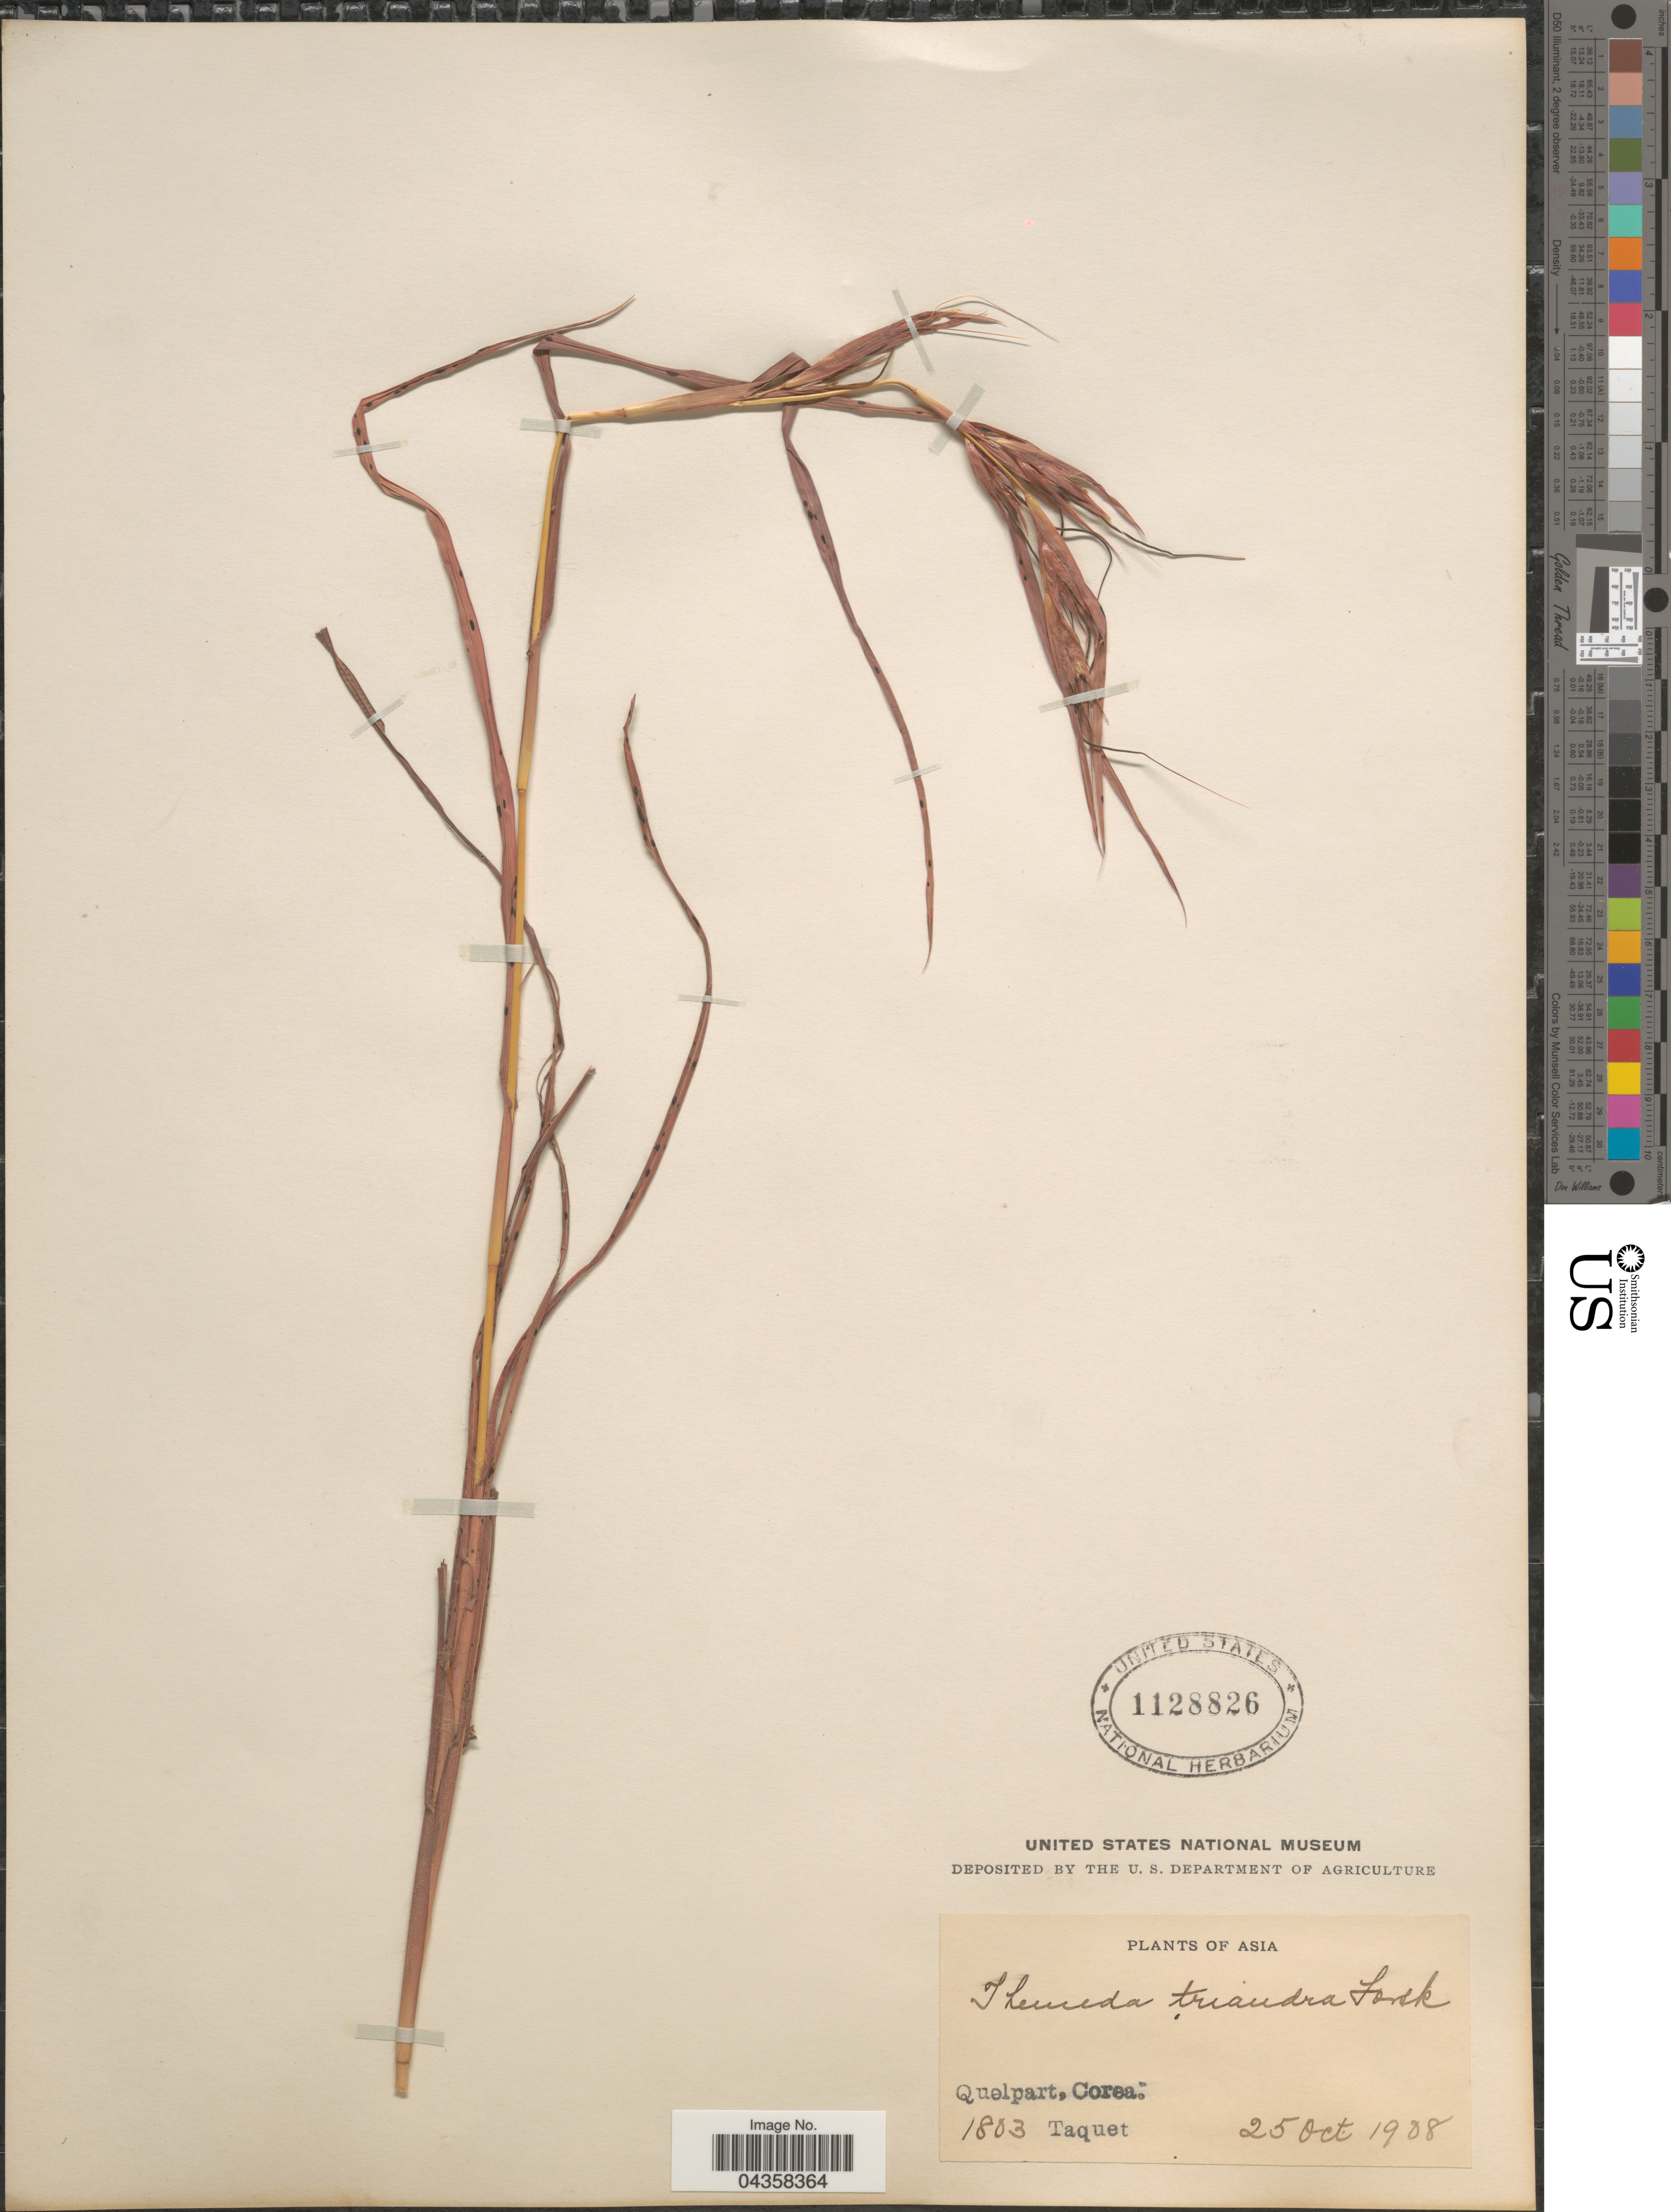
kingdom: Plantae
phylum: Tracheophyta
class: Liliopsida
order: Poales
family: Poaceae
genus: Themeda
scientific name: Themeda triandra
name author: Forssk.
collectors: Taquet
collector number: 1803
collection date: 1908-10-25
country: South Korea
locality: Quelpart, Corea.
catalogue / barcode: US 1128826